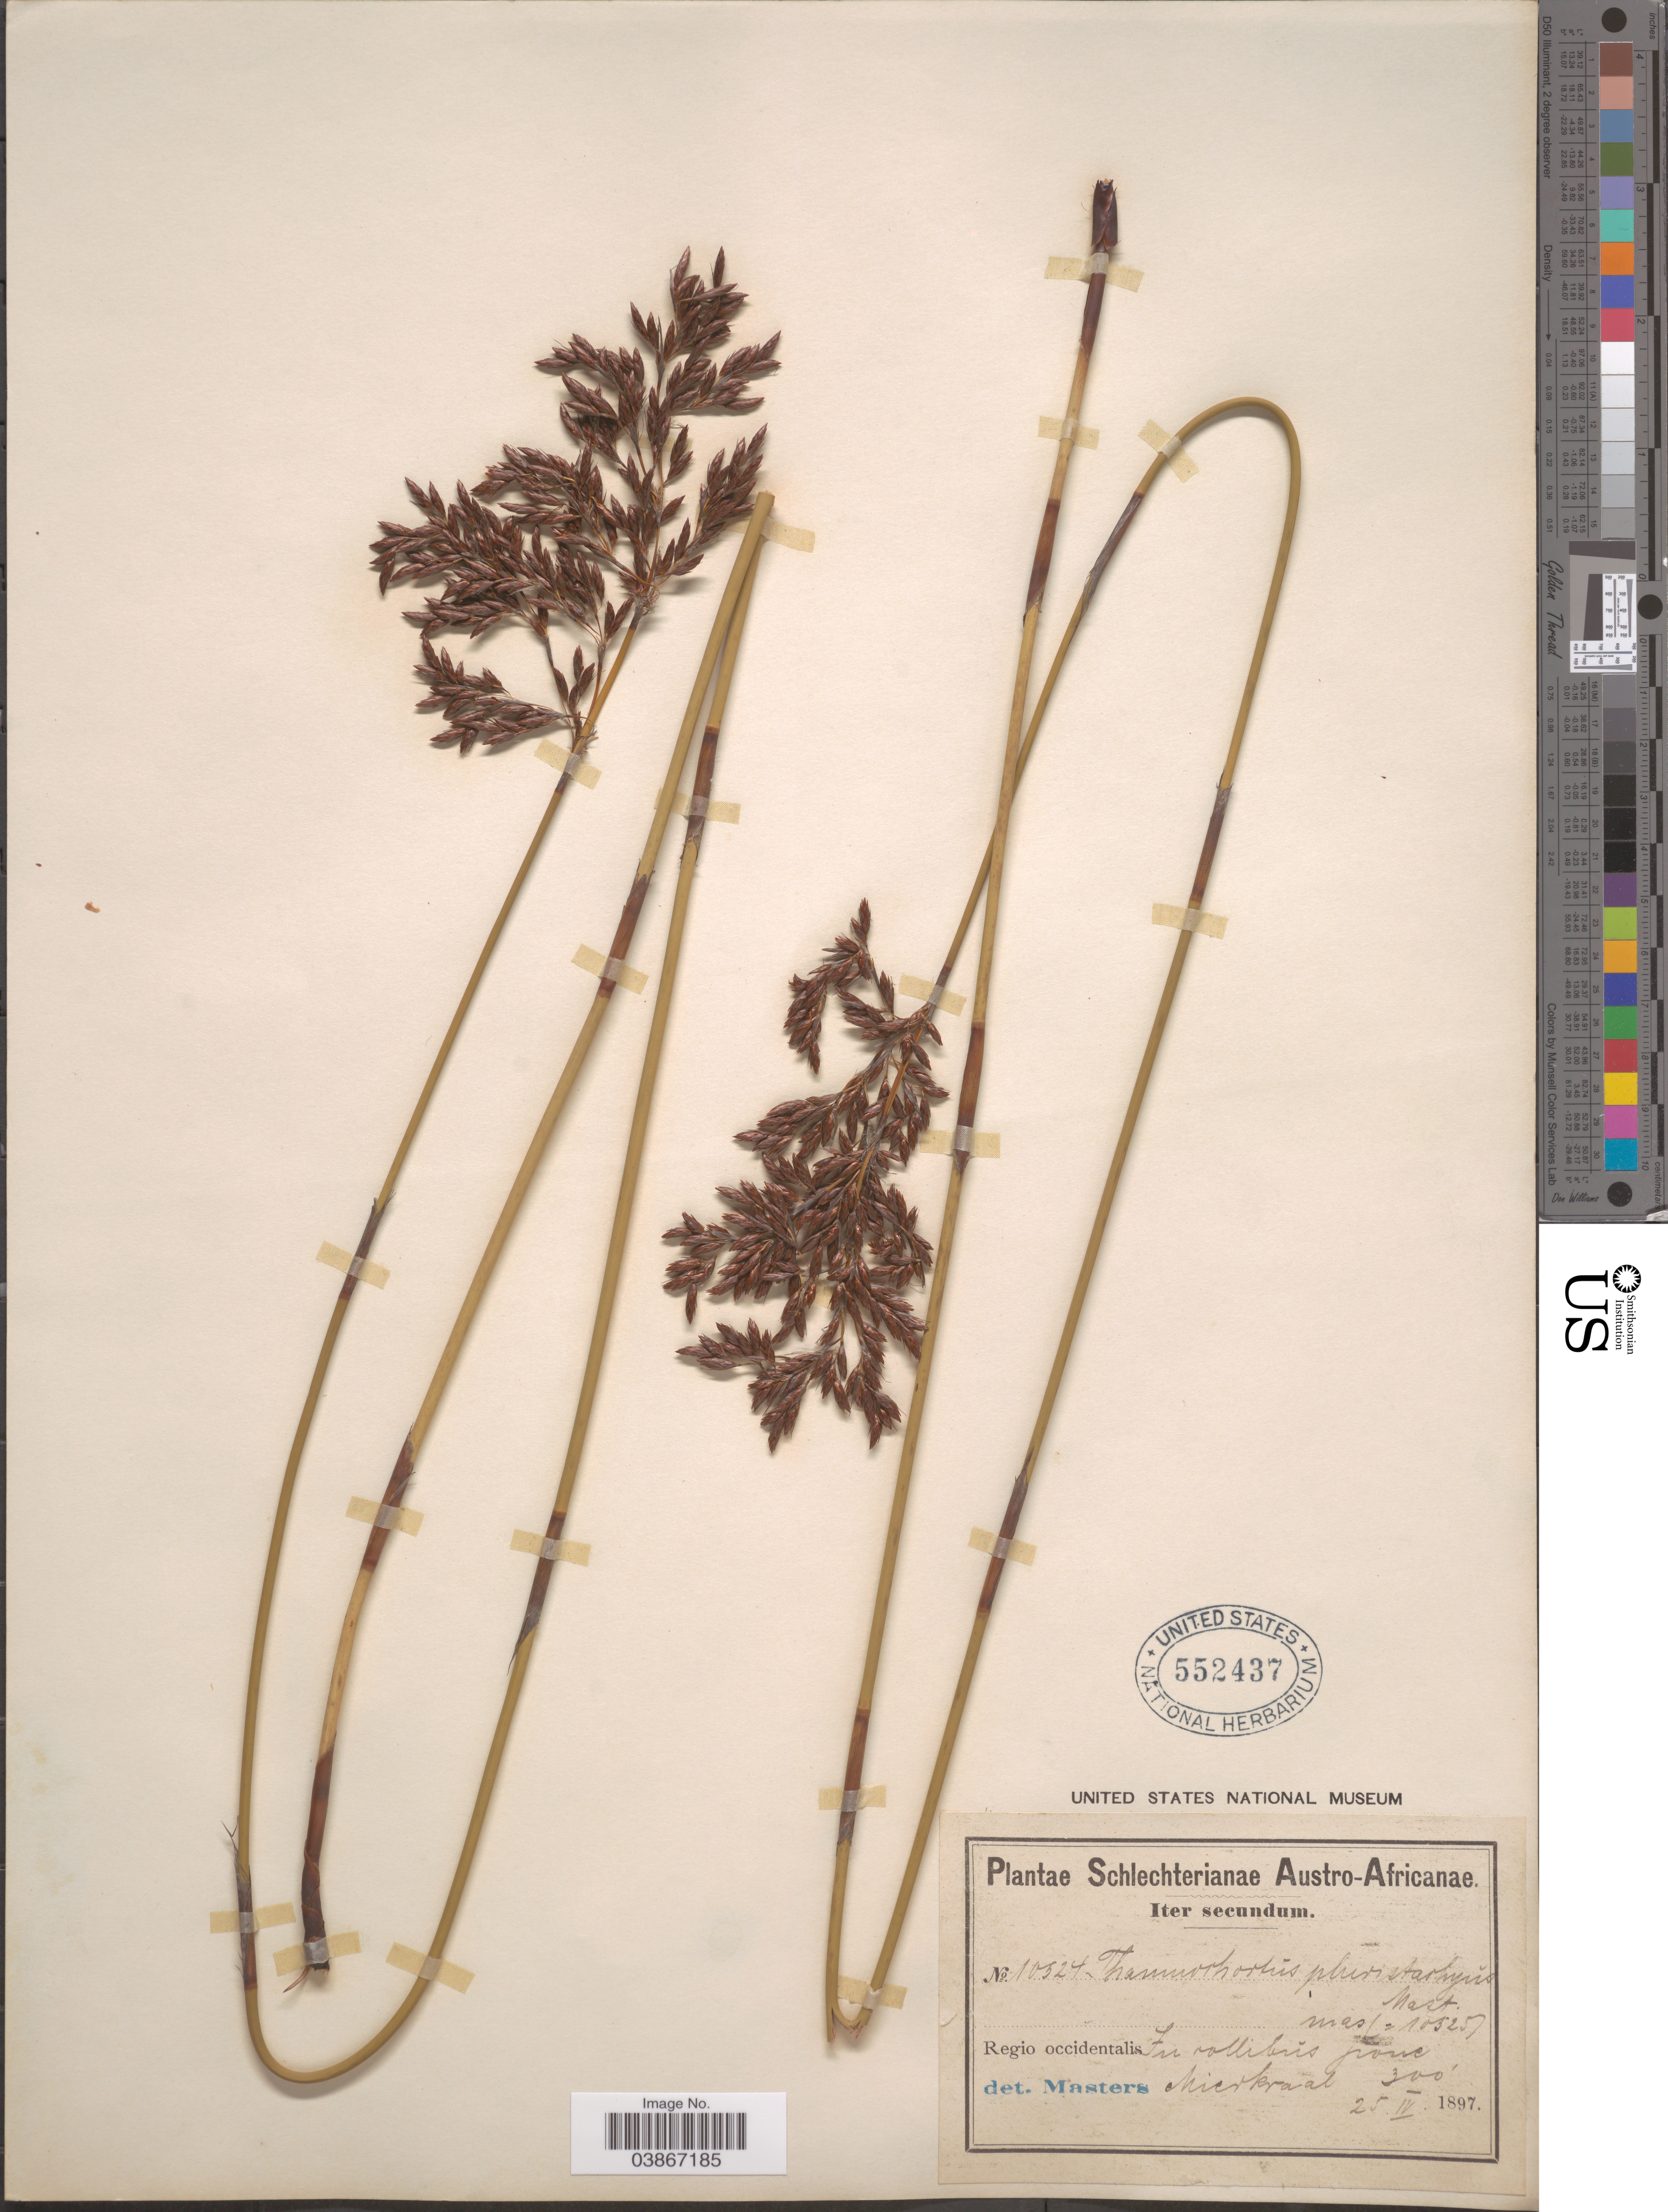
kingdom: Plantae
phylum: Tracheophyta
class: Liliopsida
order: Poales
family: Restionaceae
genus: Thamnochortus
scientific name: Thamnochortus pluristachyus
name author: Mast.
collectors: Schlechter, --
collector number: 10524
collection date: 1897-04-25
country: South Africa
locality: Austro-Africanae. Regio occidentalis. In collibus pone Mierkraal.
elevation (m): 91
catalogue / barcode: US 552437